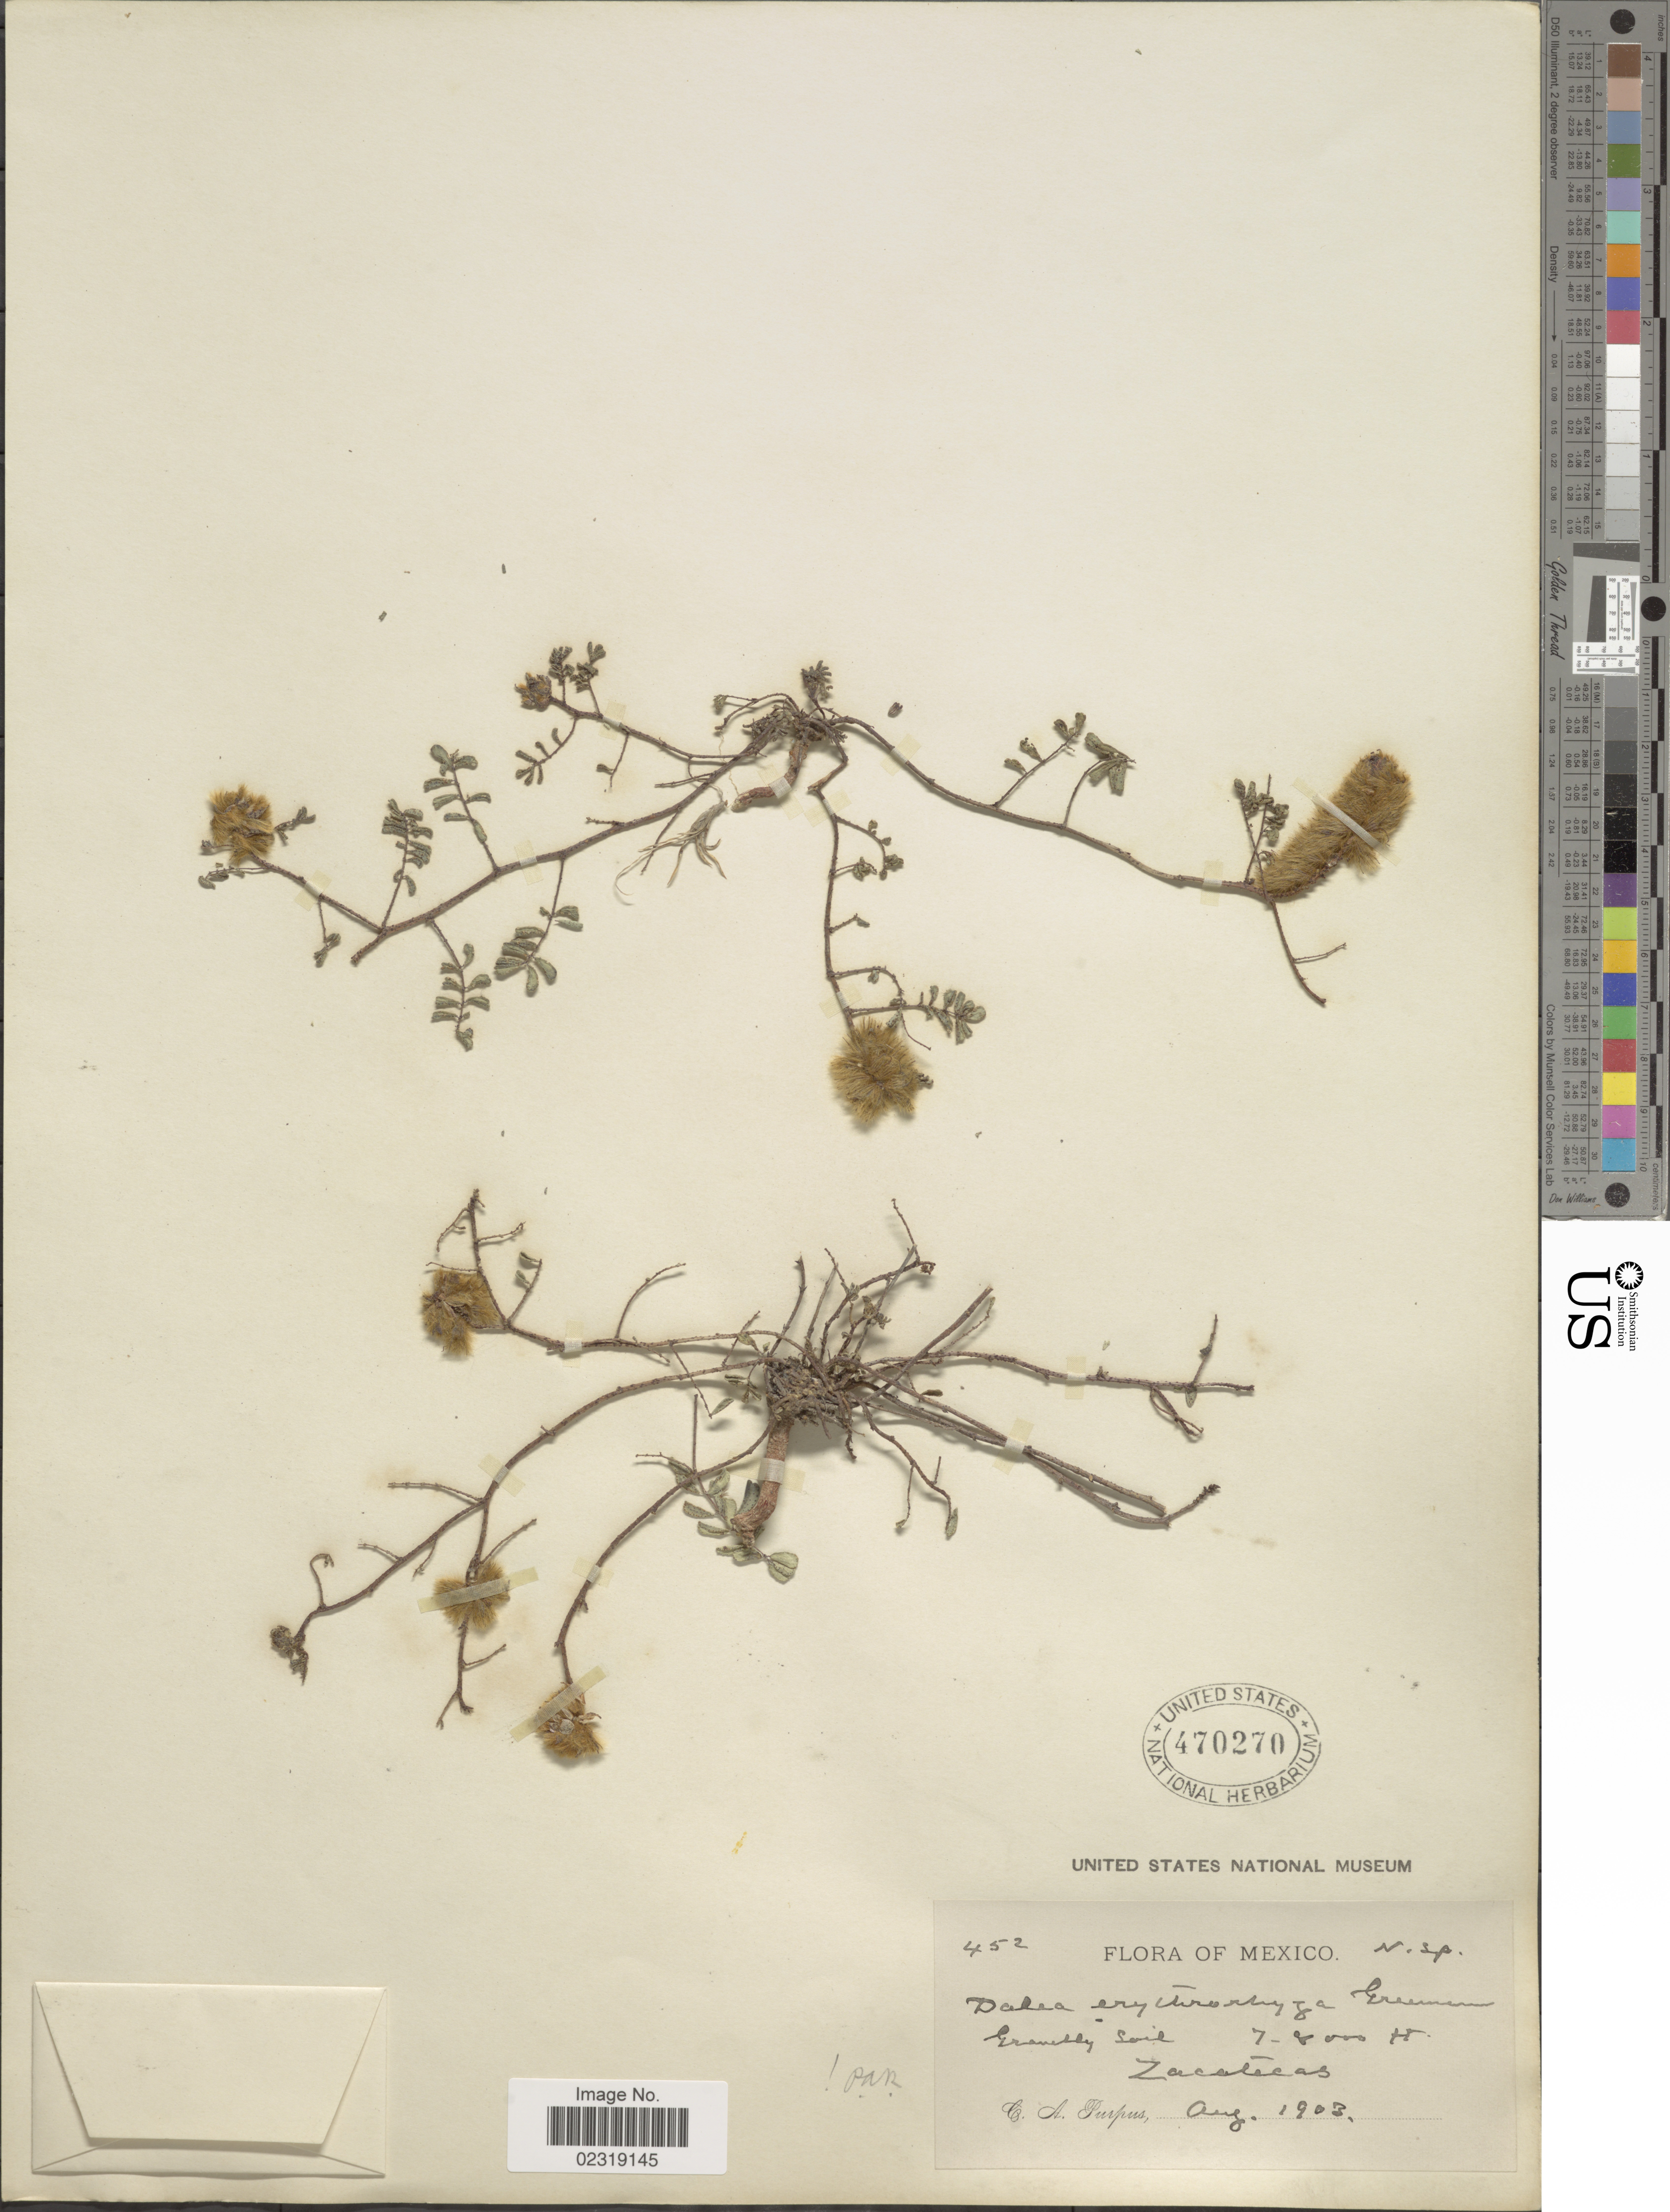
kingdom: Plantae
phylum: Tracheophyta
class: Magnoliopsida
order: Fabales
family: Fabaceae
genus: Dalea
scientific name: Dalea erythrorhiza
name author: Greenm.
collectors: C. A. Purpus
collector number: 452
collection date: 1903-08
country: Mexico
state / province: Zacatecas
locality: Zacatecas, Mexico.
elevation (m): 2134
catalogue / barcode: US 470270